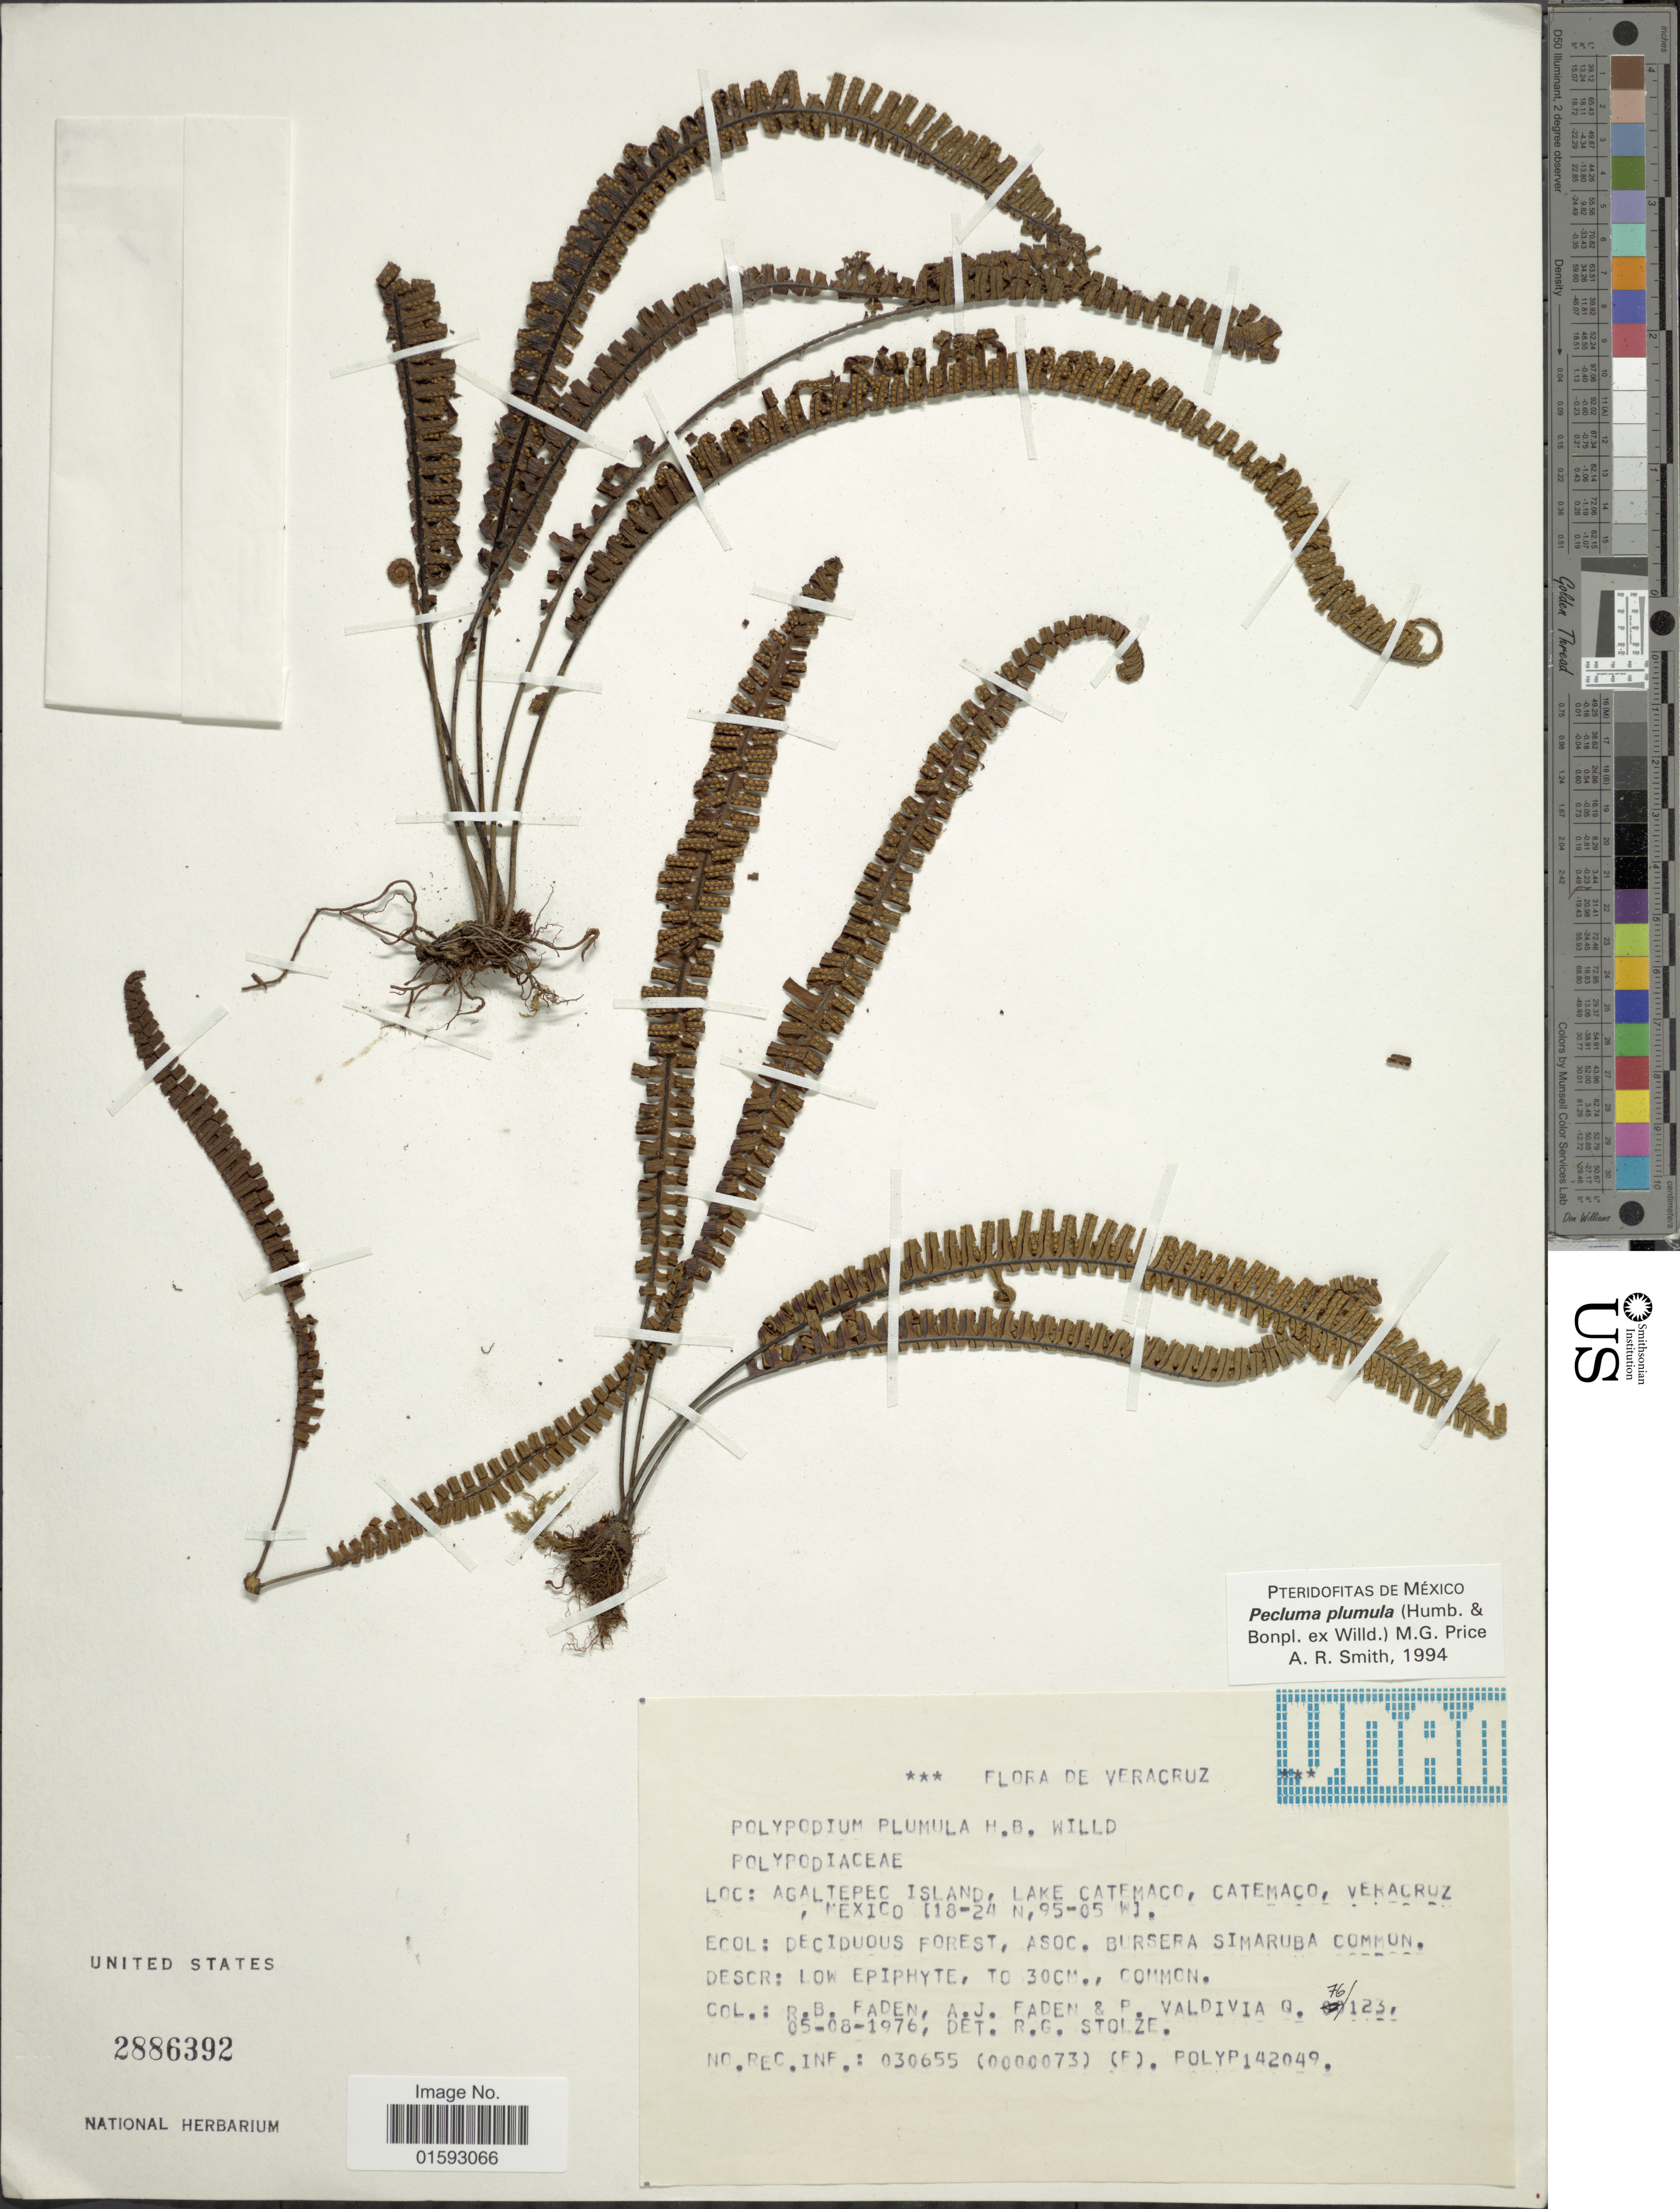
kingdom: Plantae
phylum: Tracheophyta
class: Polypodiopsida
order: Polypodiales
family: Polypodiaceae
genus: Pecluma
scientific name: Pecluma plumula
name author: (Humb. & Bonpl. ex Willd.) M.G. Price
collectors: R. B. Faden, A. J. Faden & P. E. Valdivia Q.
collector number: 76/123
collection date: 1976-08-05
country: Mexico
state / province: Veracruz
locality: Agaltepec Island, Lake Catemaco, Catemaco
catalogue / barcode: US 2886392